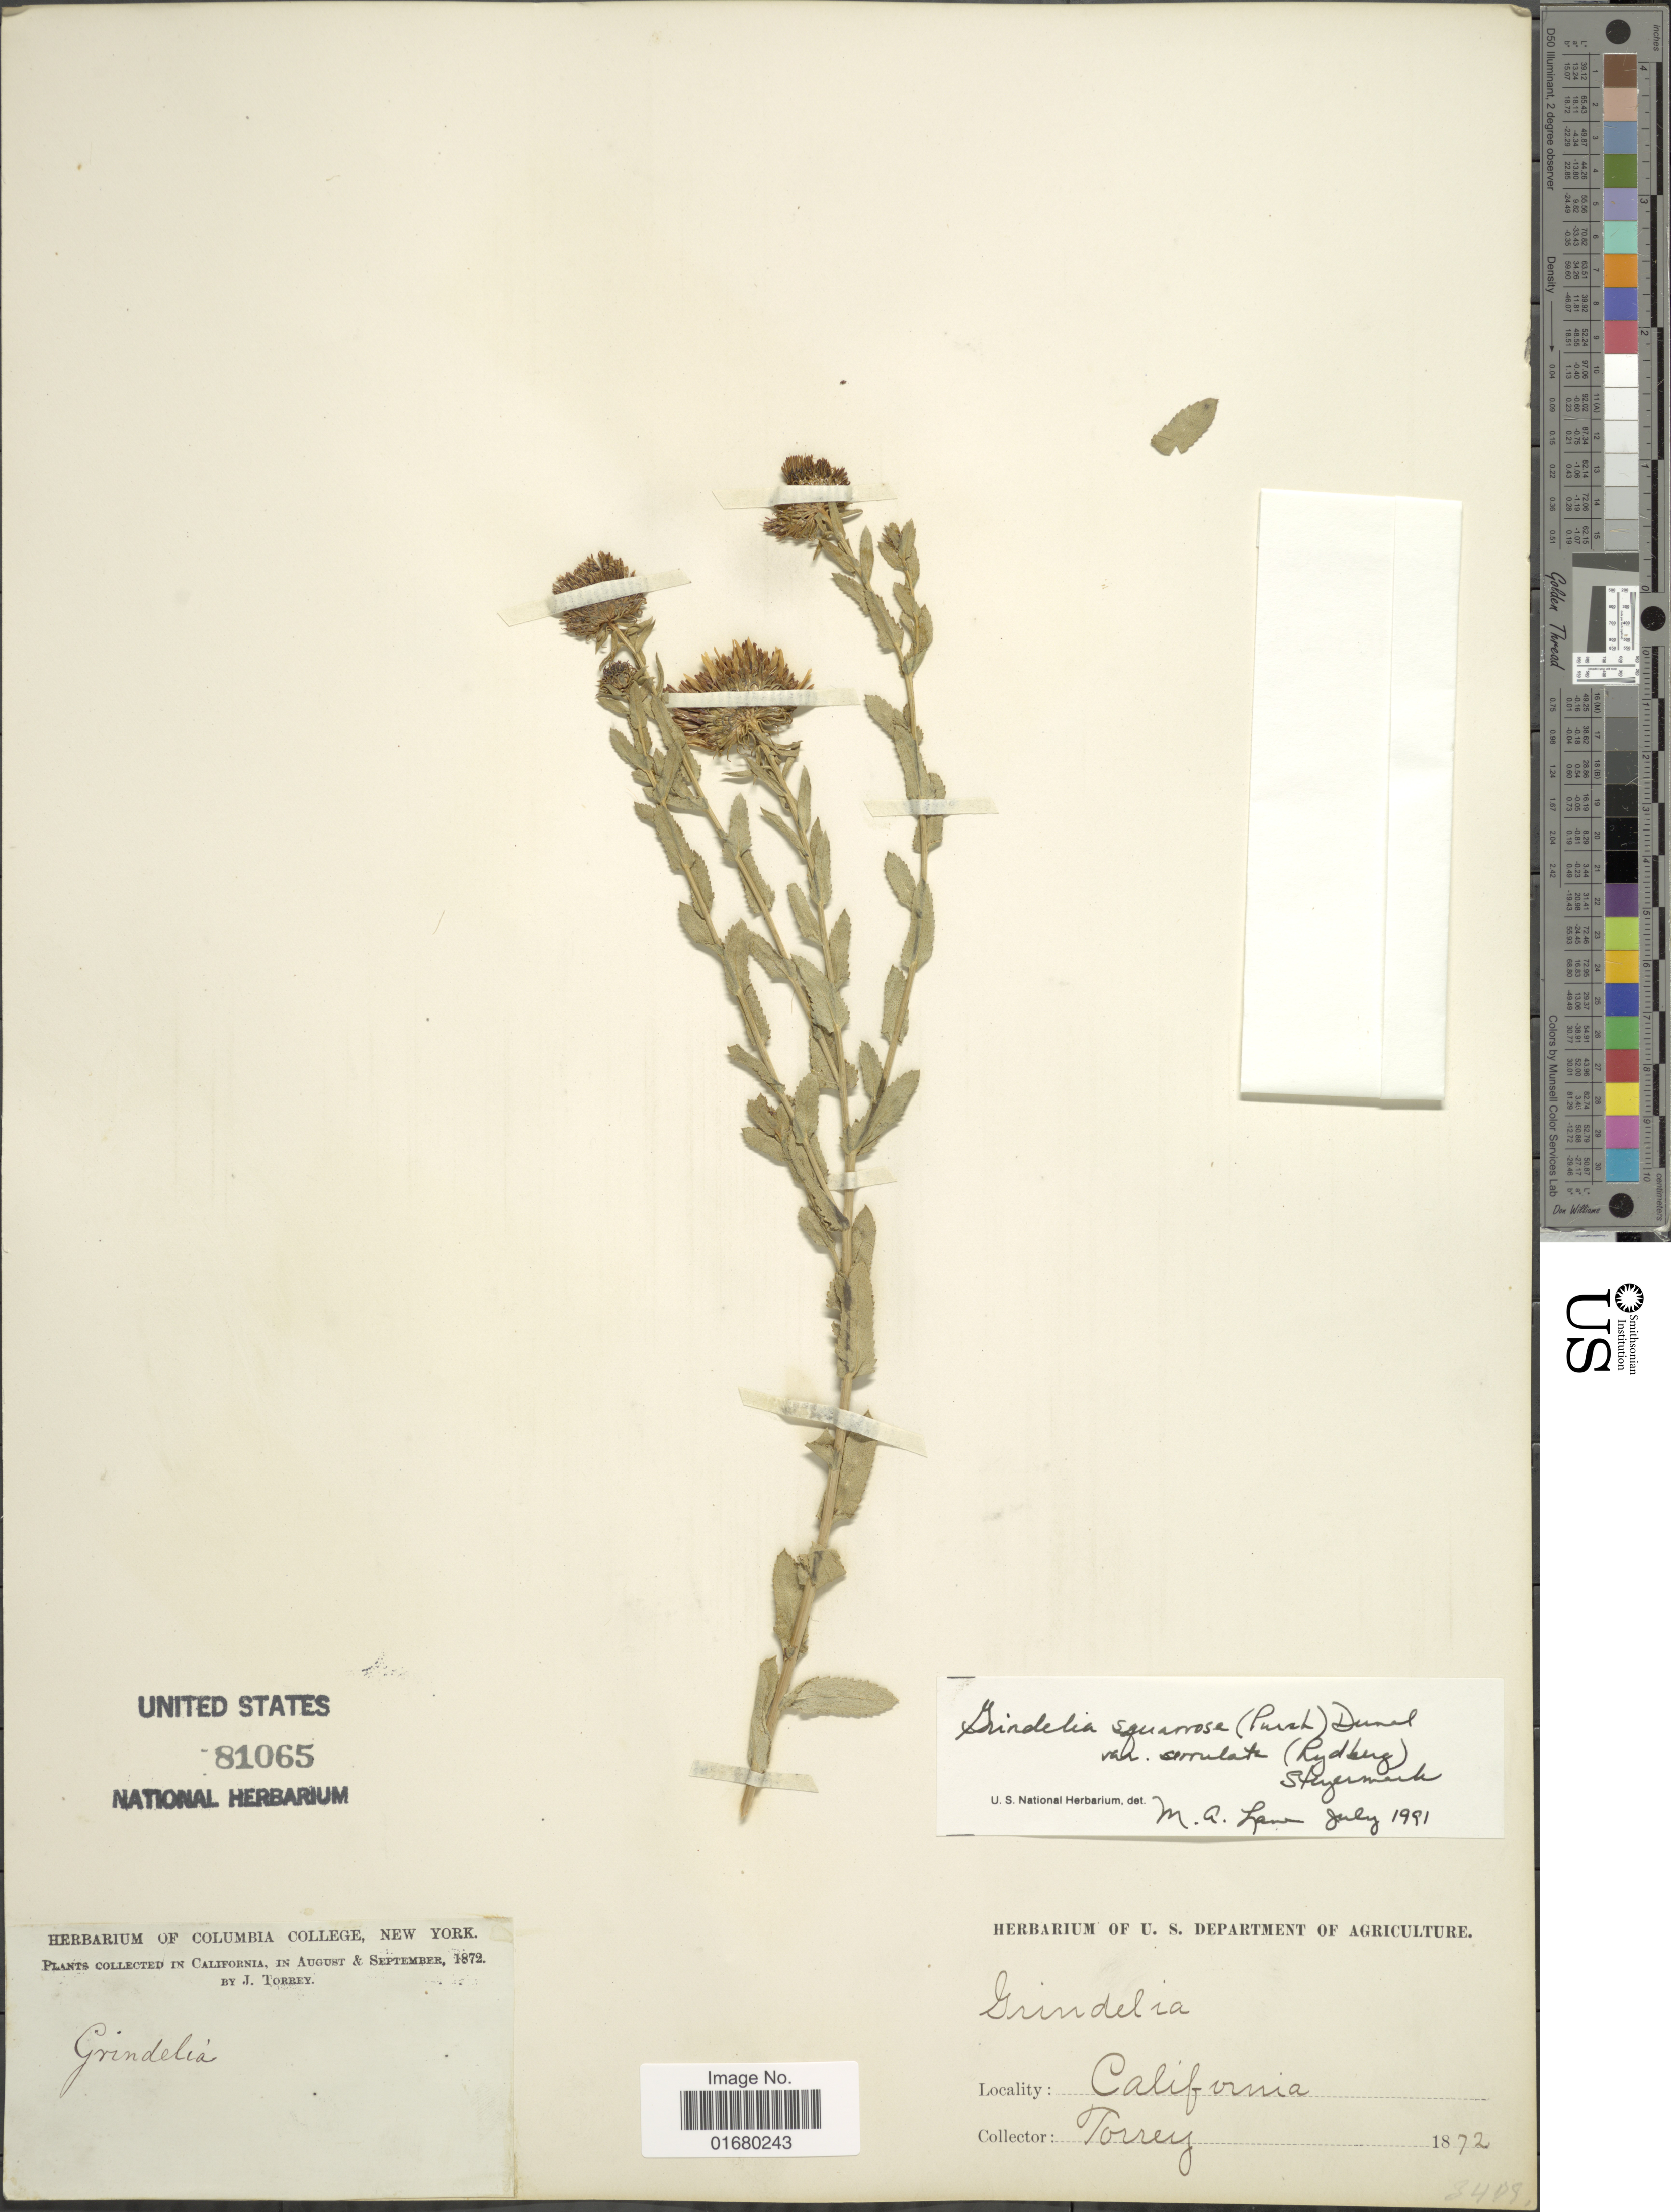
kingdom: Plantae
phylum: Tracheophyta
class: Magnoliopsida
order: Asterales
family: Asteraceae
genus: Grindelia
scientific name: Grindelia squarrosa var. serrulata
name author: (Rydb.) Steyerm.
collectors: J. Torrey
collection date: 1872-08/1872-09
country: United States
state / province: California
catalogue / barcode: US 81065